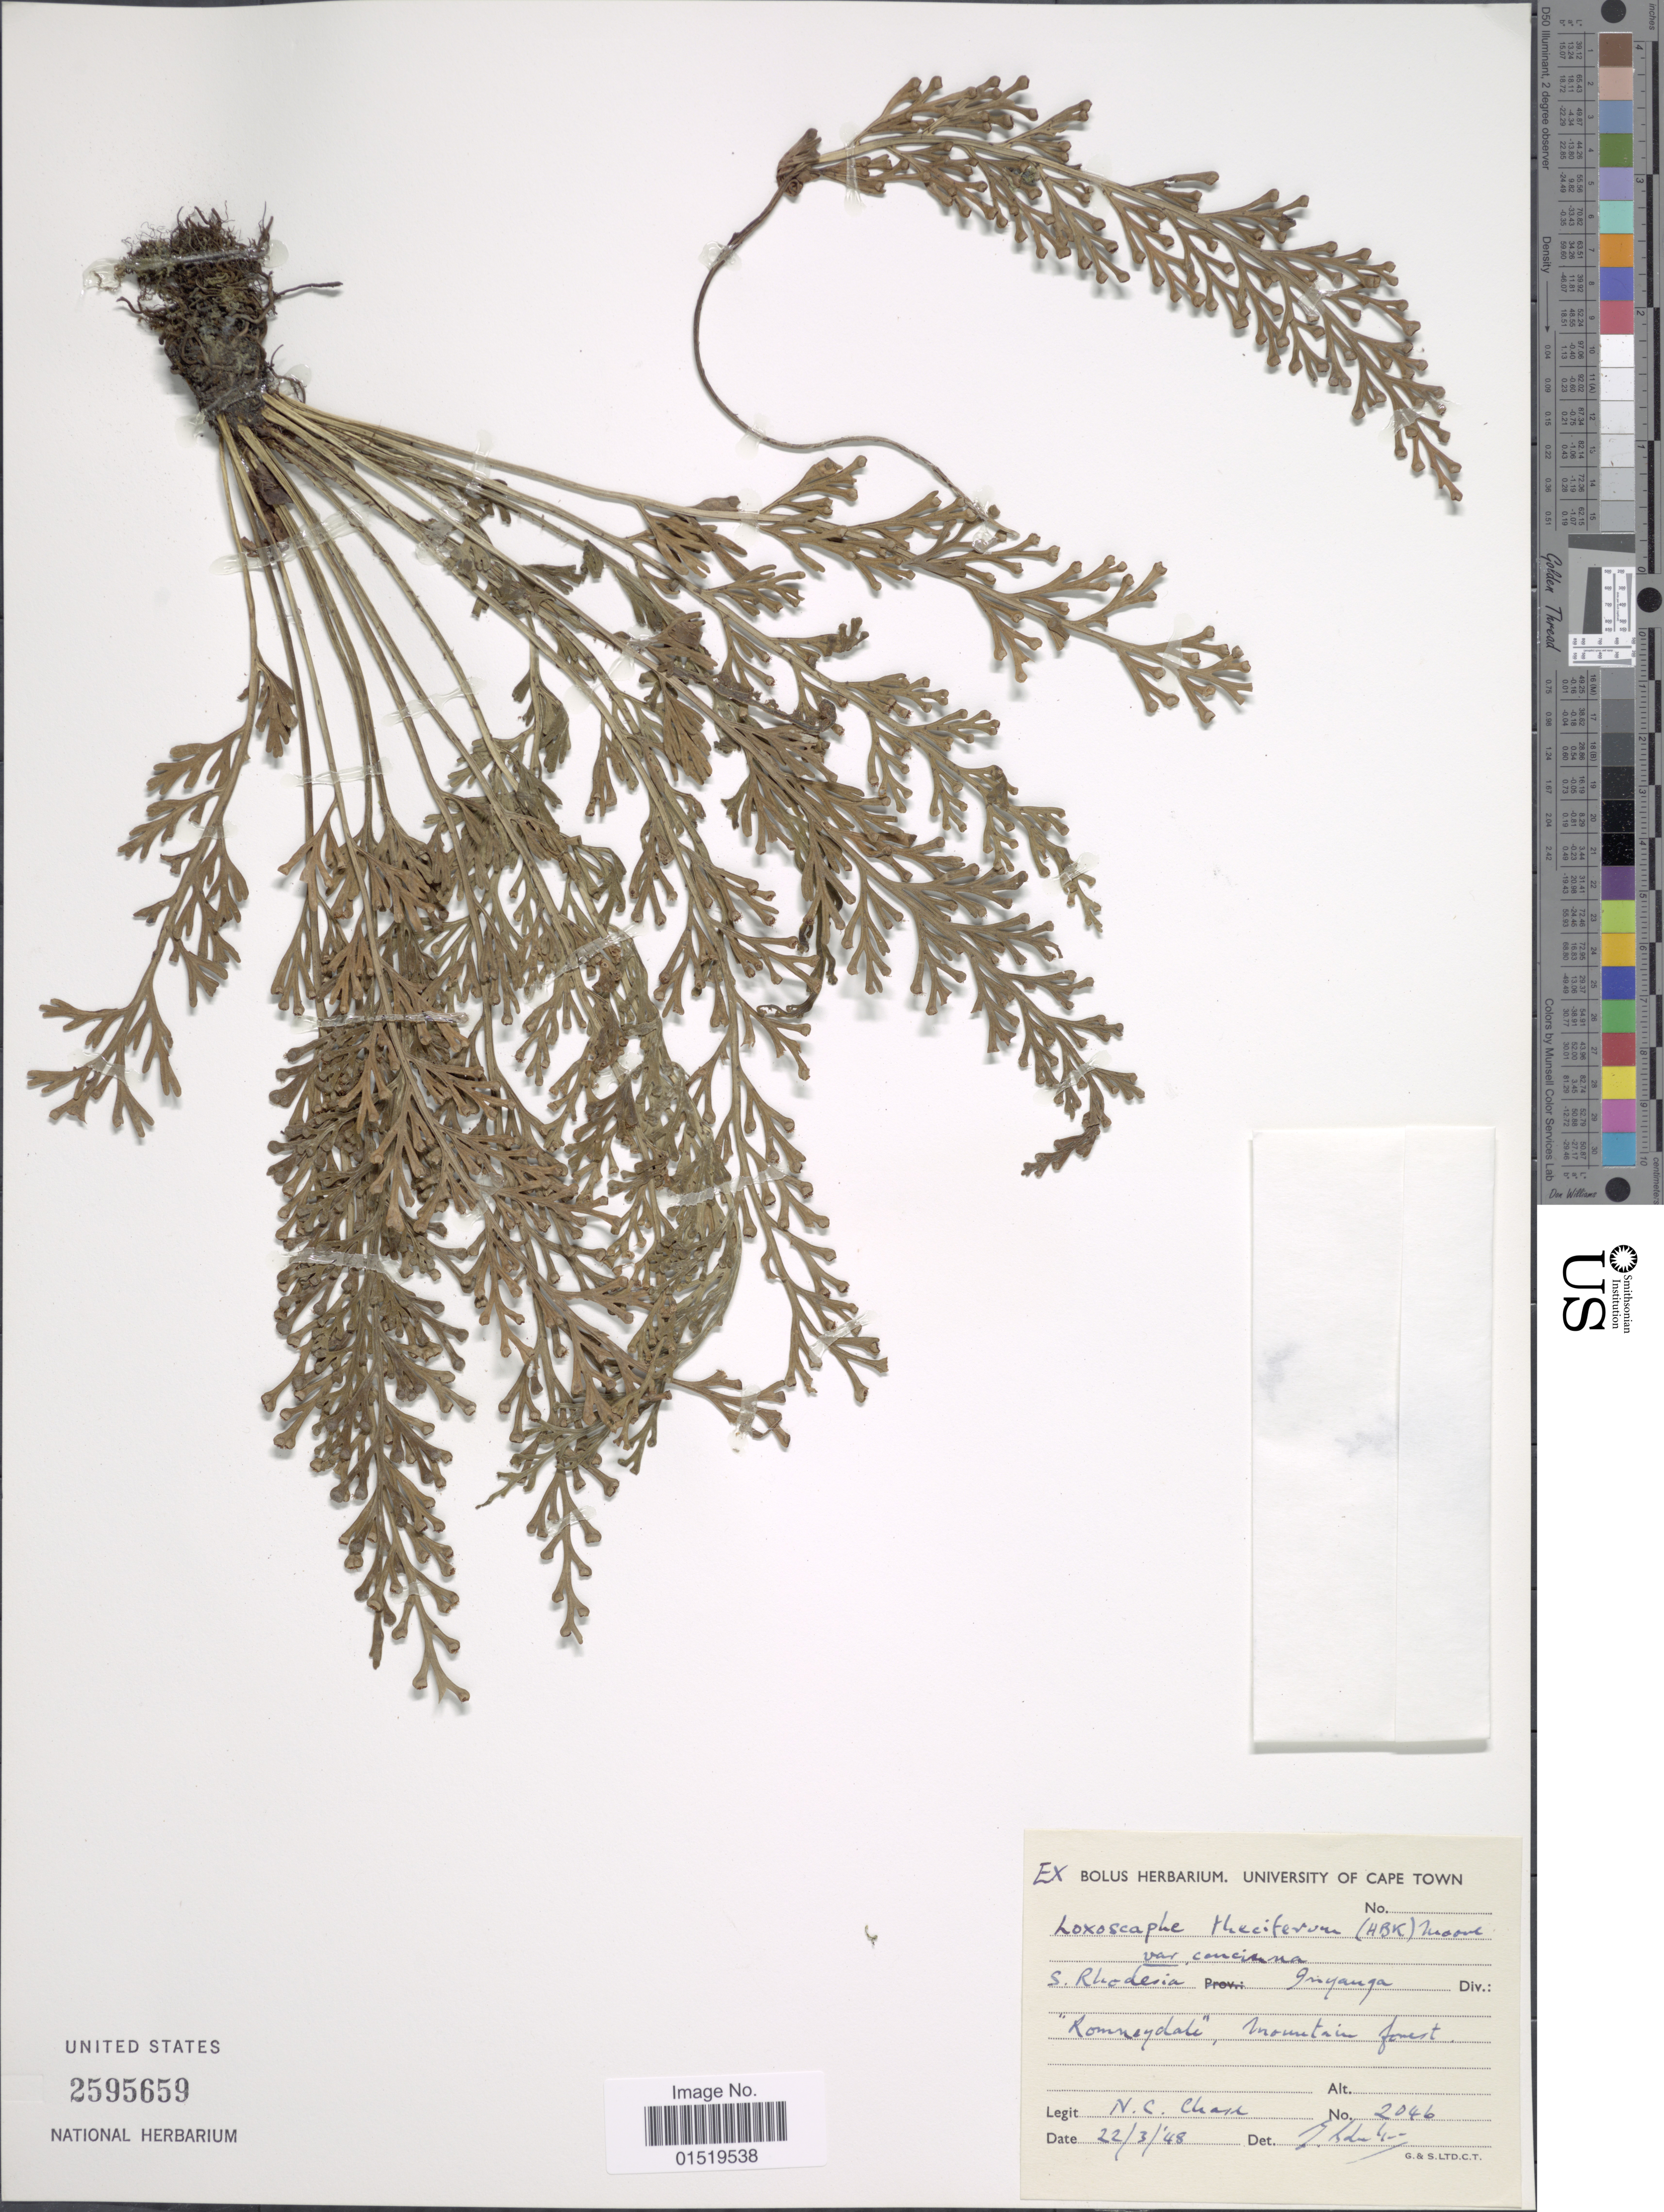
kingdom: Plantae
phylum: Tracheophyta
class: Polypodiopsida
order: Polypodiales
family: Aspleniaceae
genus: Asplenium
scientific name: Asplenium theciferum var. concinnum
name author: (Schrad.) Schelpe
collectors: N. C. Chase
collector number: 2046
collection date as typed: Transcribed d/m/y: 22/3/48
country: Zimbabwe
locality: S. Rhodesia, Inyanga Div.: 'Romnedale', mountain forest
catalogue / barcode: US 2595659